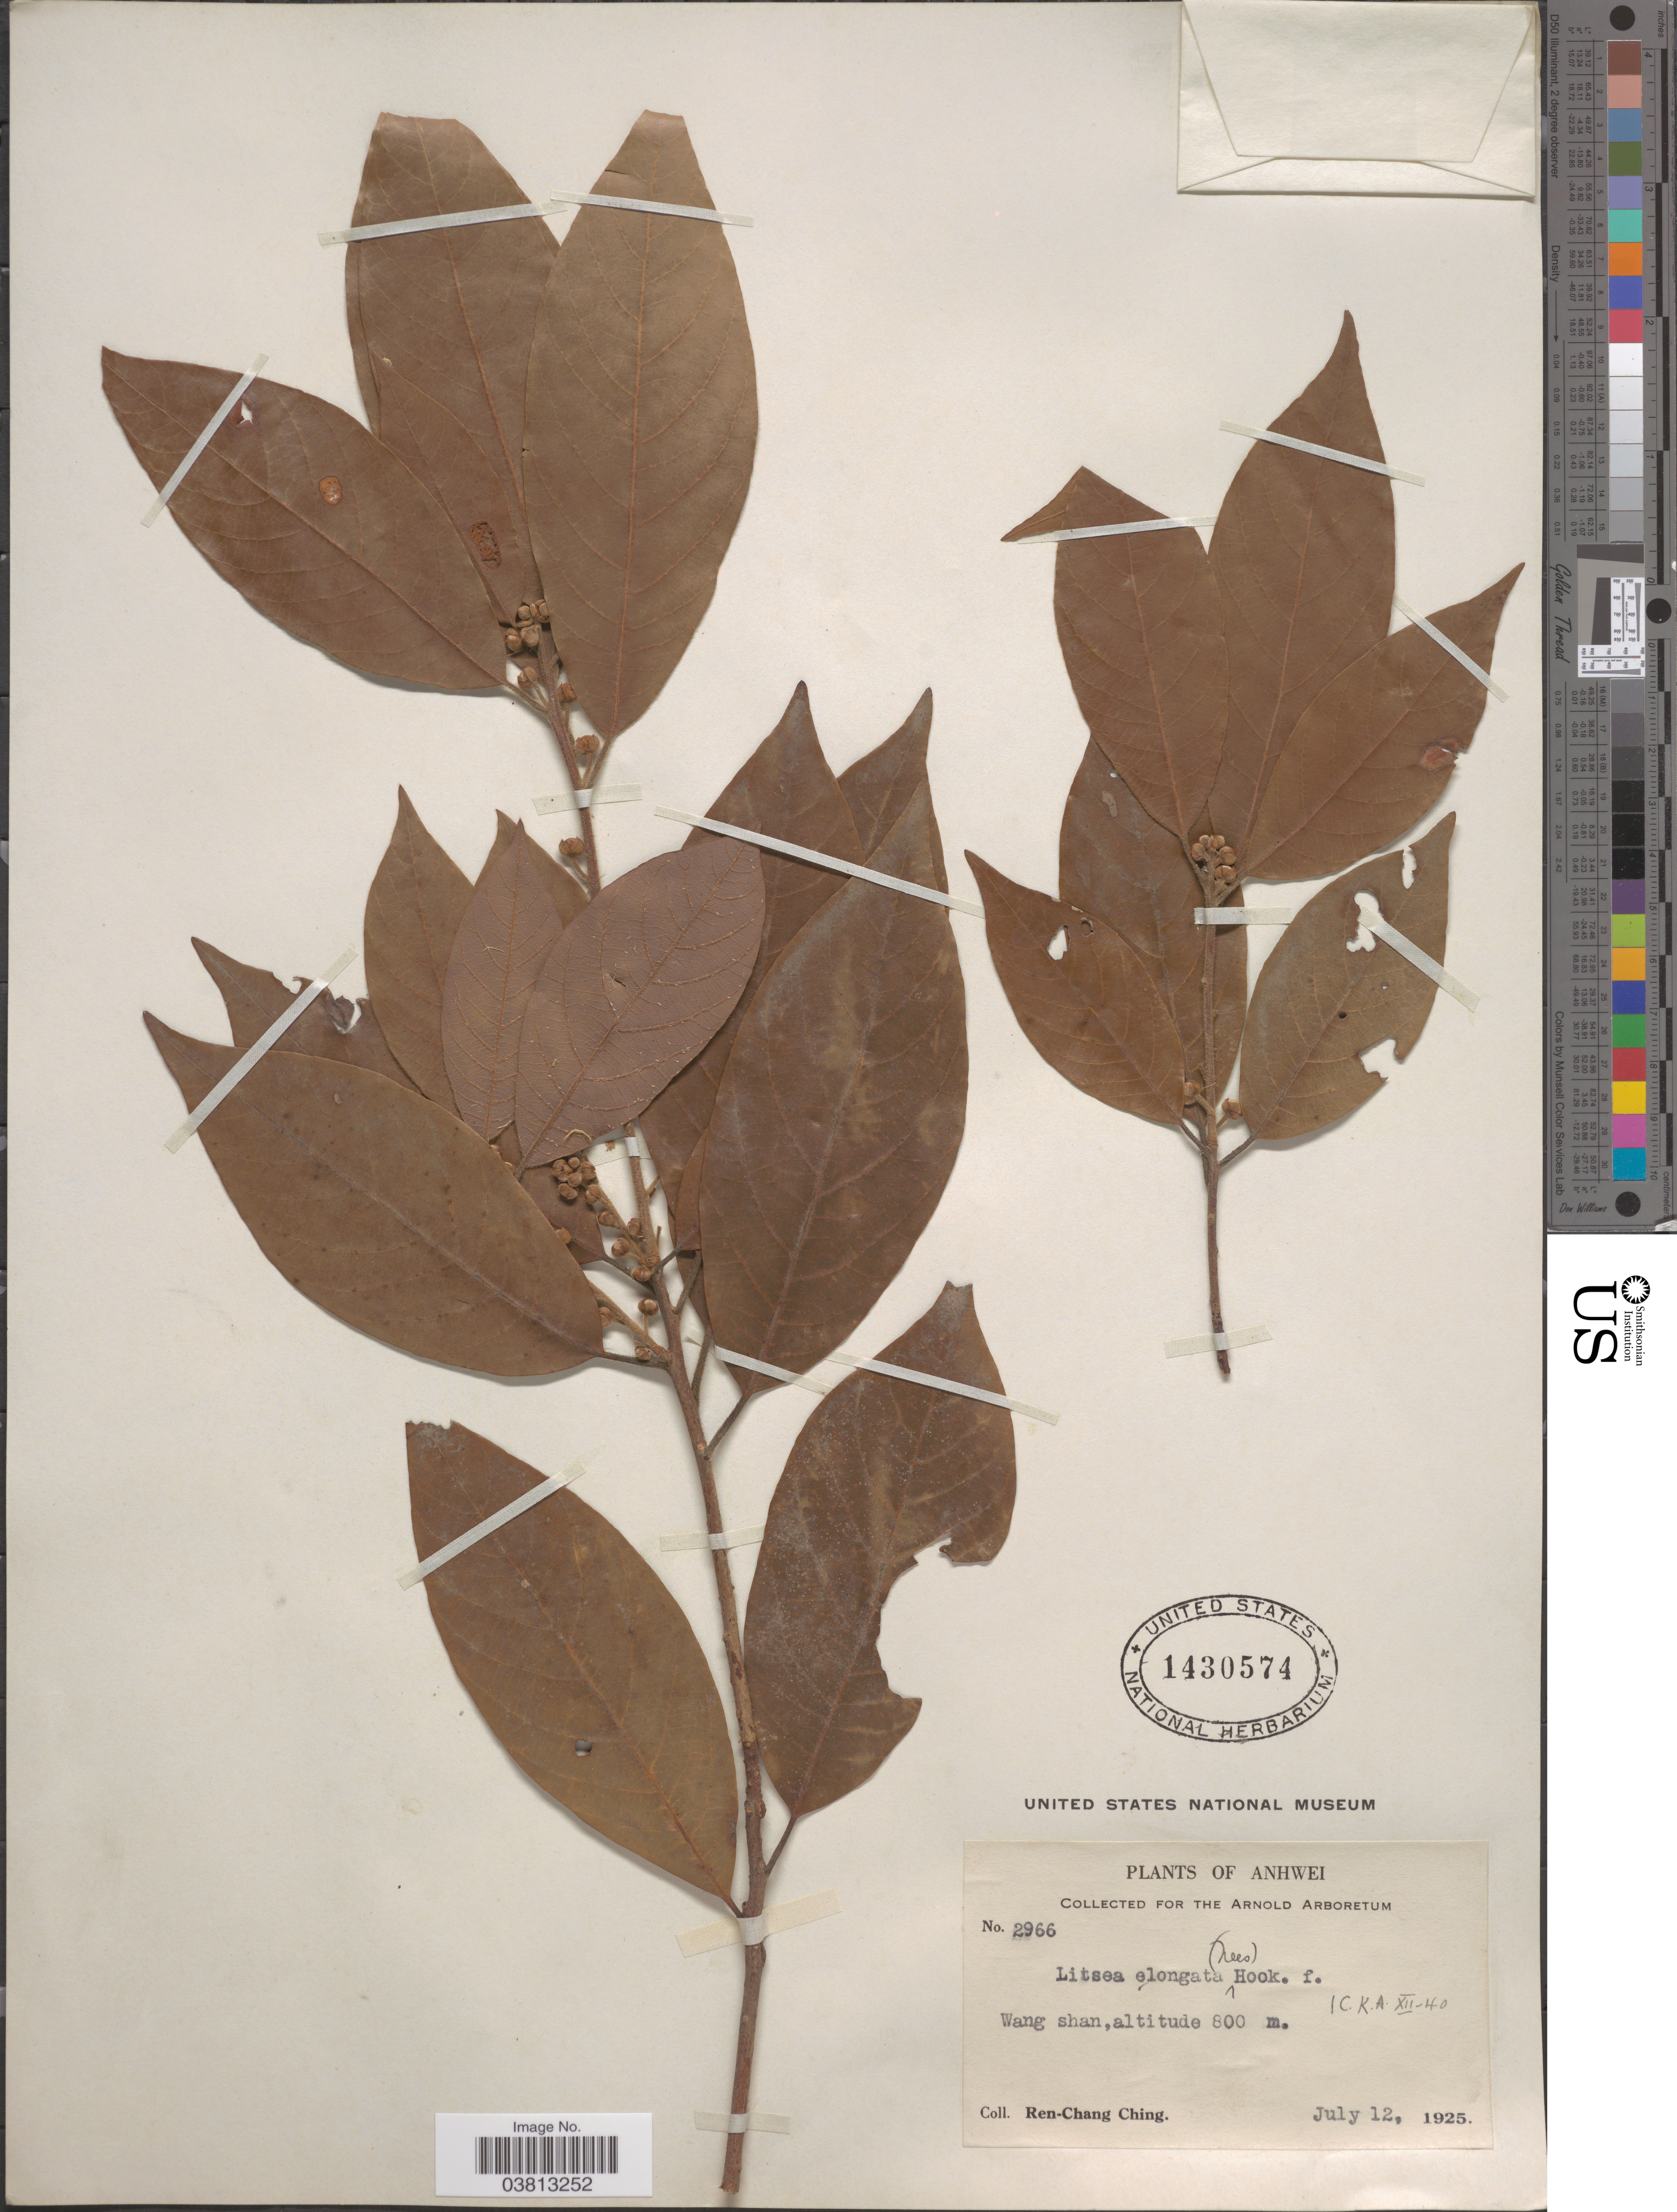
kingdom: Plantae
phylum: Tracheophyta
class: Magnoliopsida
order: Laurales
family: Lauraceae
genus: Litsea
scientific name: Litsea elongata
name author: (Nees) Hook. f.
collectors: R. C. Ching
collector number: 2966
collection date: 1925-07-12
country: China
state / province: Anhui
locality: Anhwei. Wang shan.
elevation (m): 800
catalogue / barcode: US 1430574